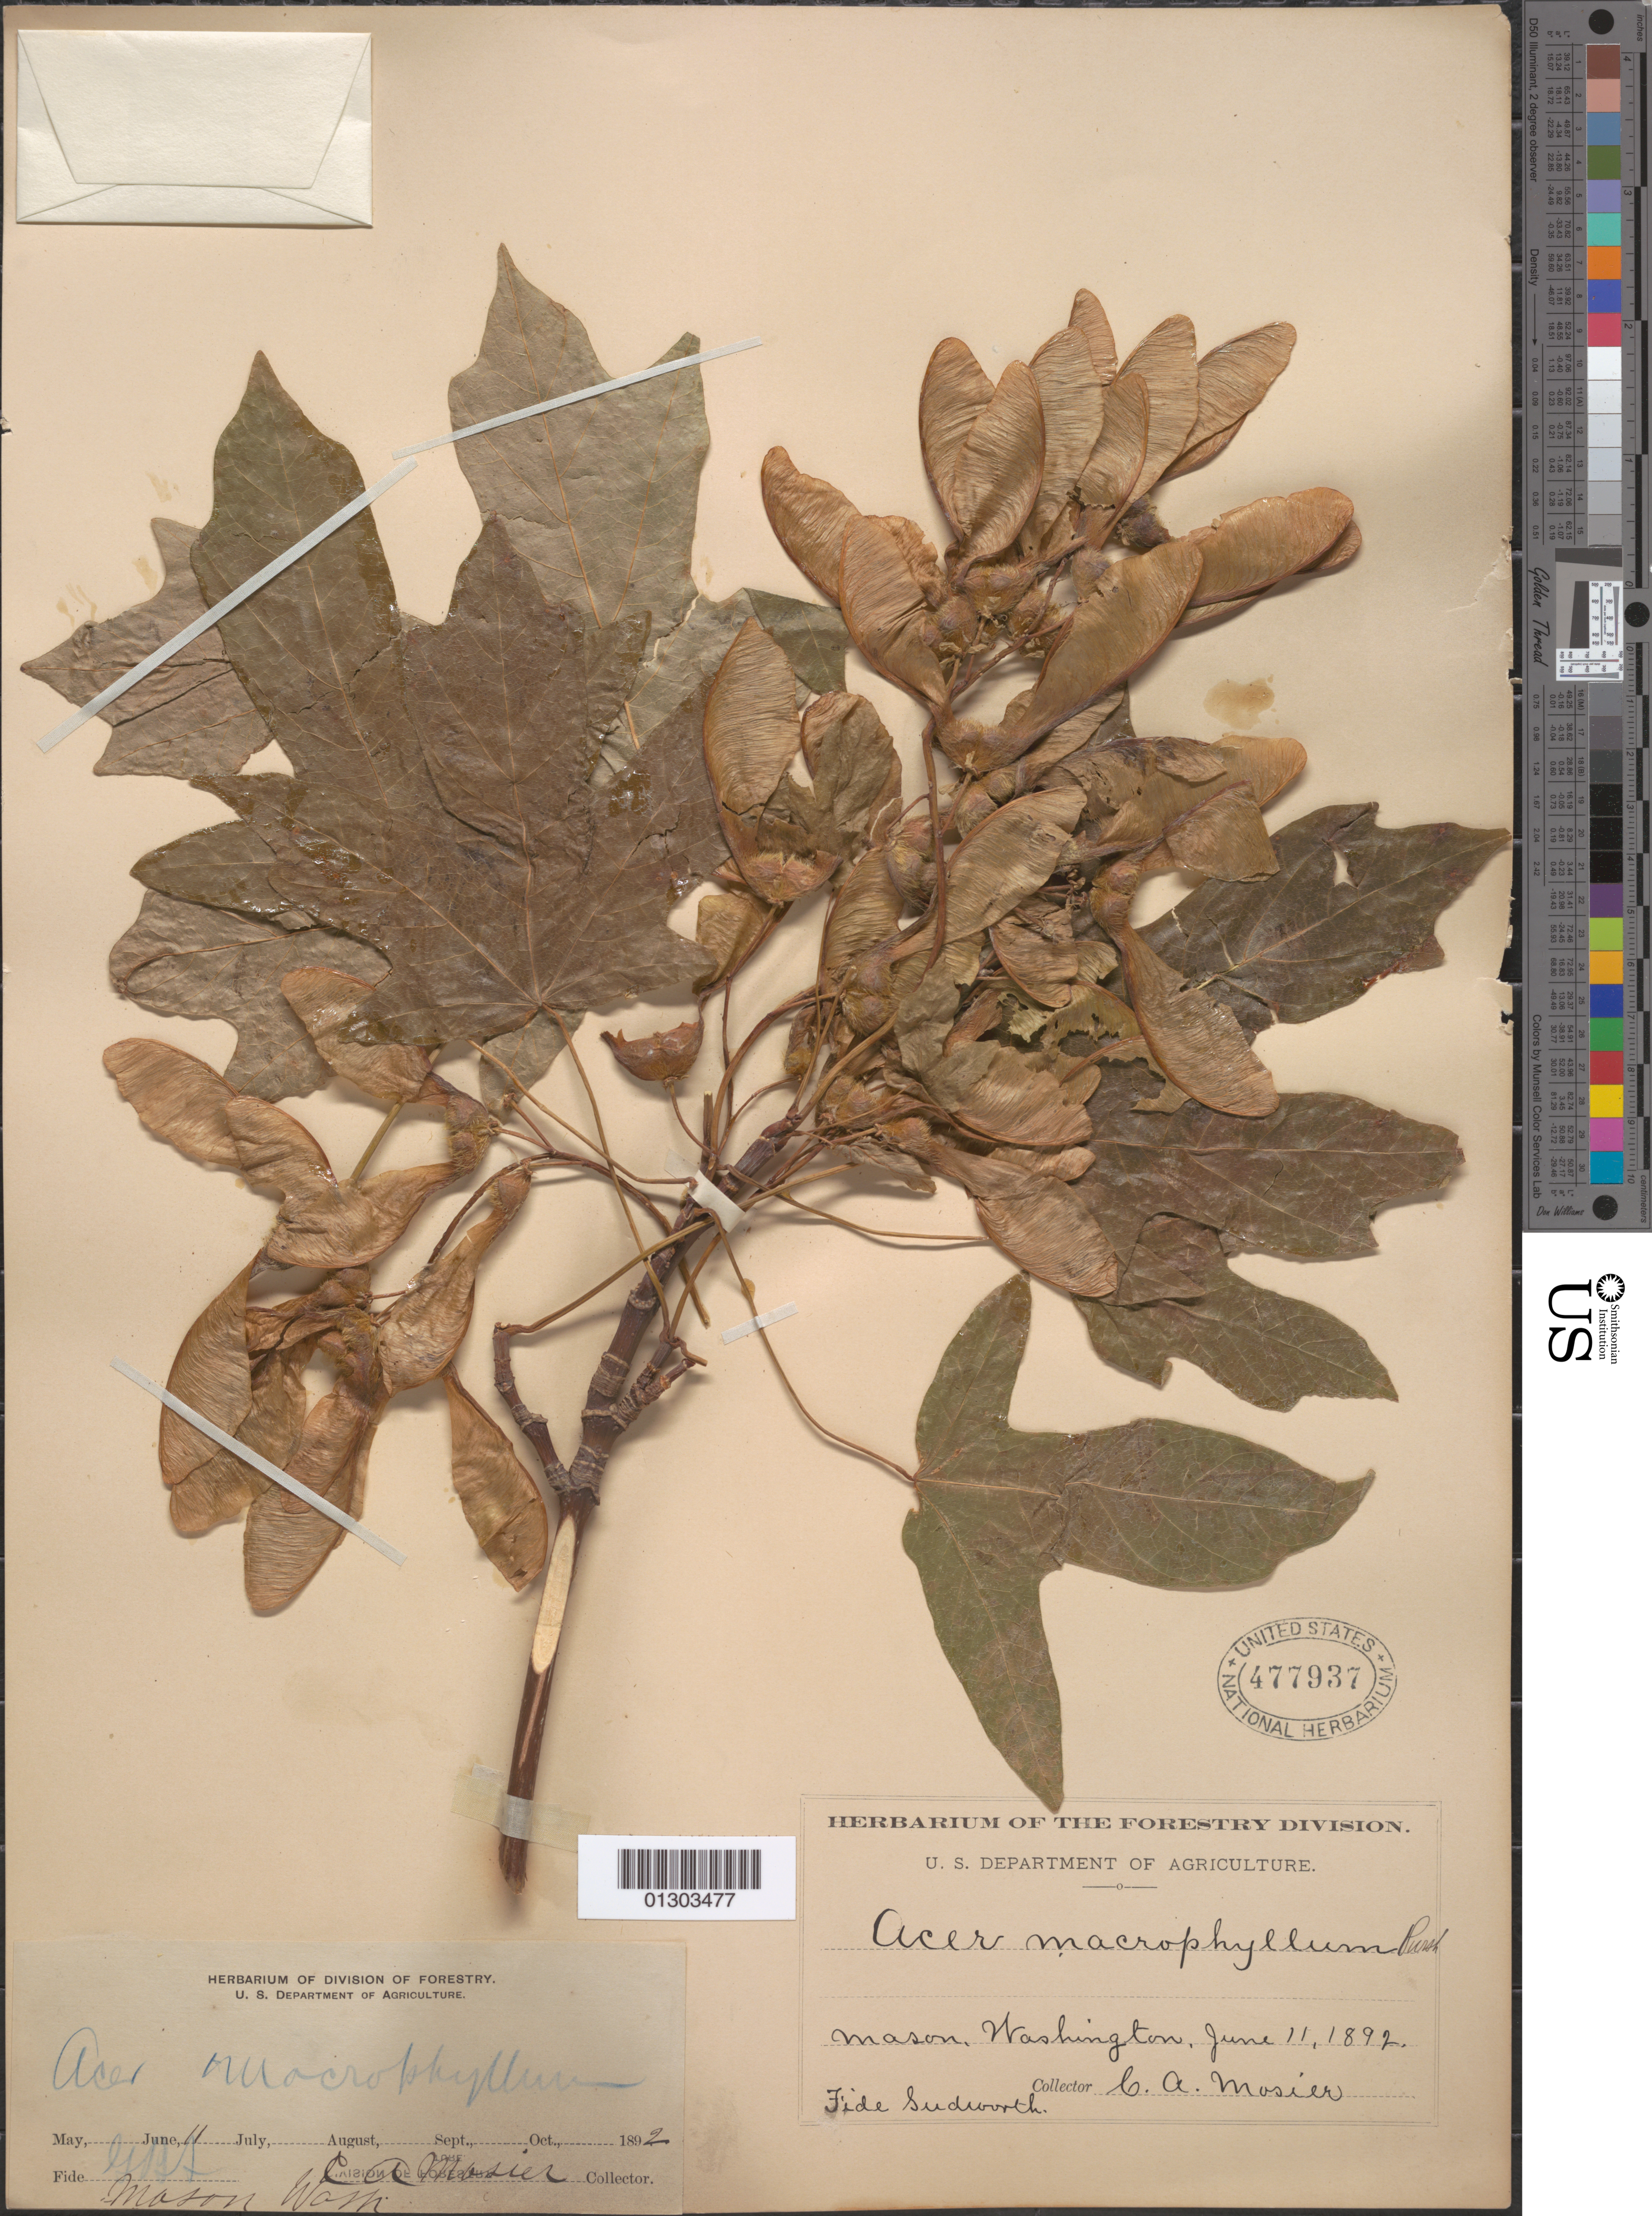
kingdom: Plantae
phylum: Tracheophyta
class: Magnoliopsida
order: Sapindales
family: Sapindaceae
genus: Acer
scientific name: Acer macrophyllum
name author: Pursh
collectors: C. A. Mosier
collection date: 1892-06-11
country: United States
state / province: Washington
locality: Mason.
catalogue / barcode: US 477937